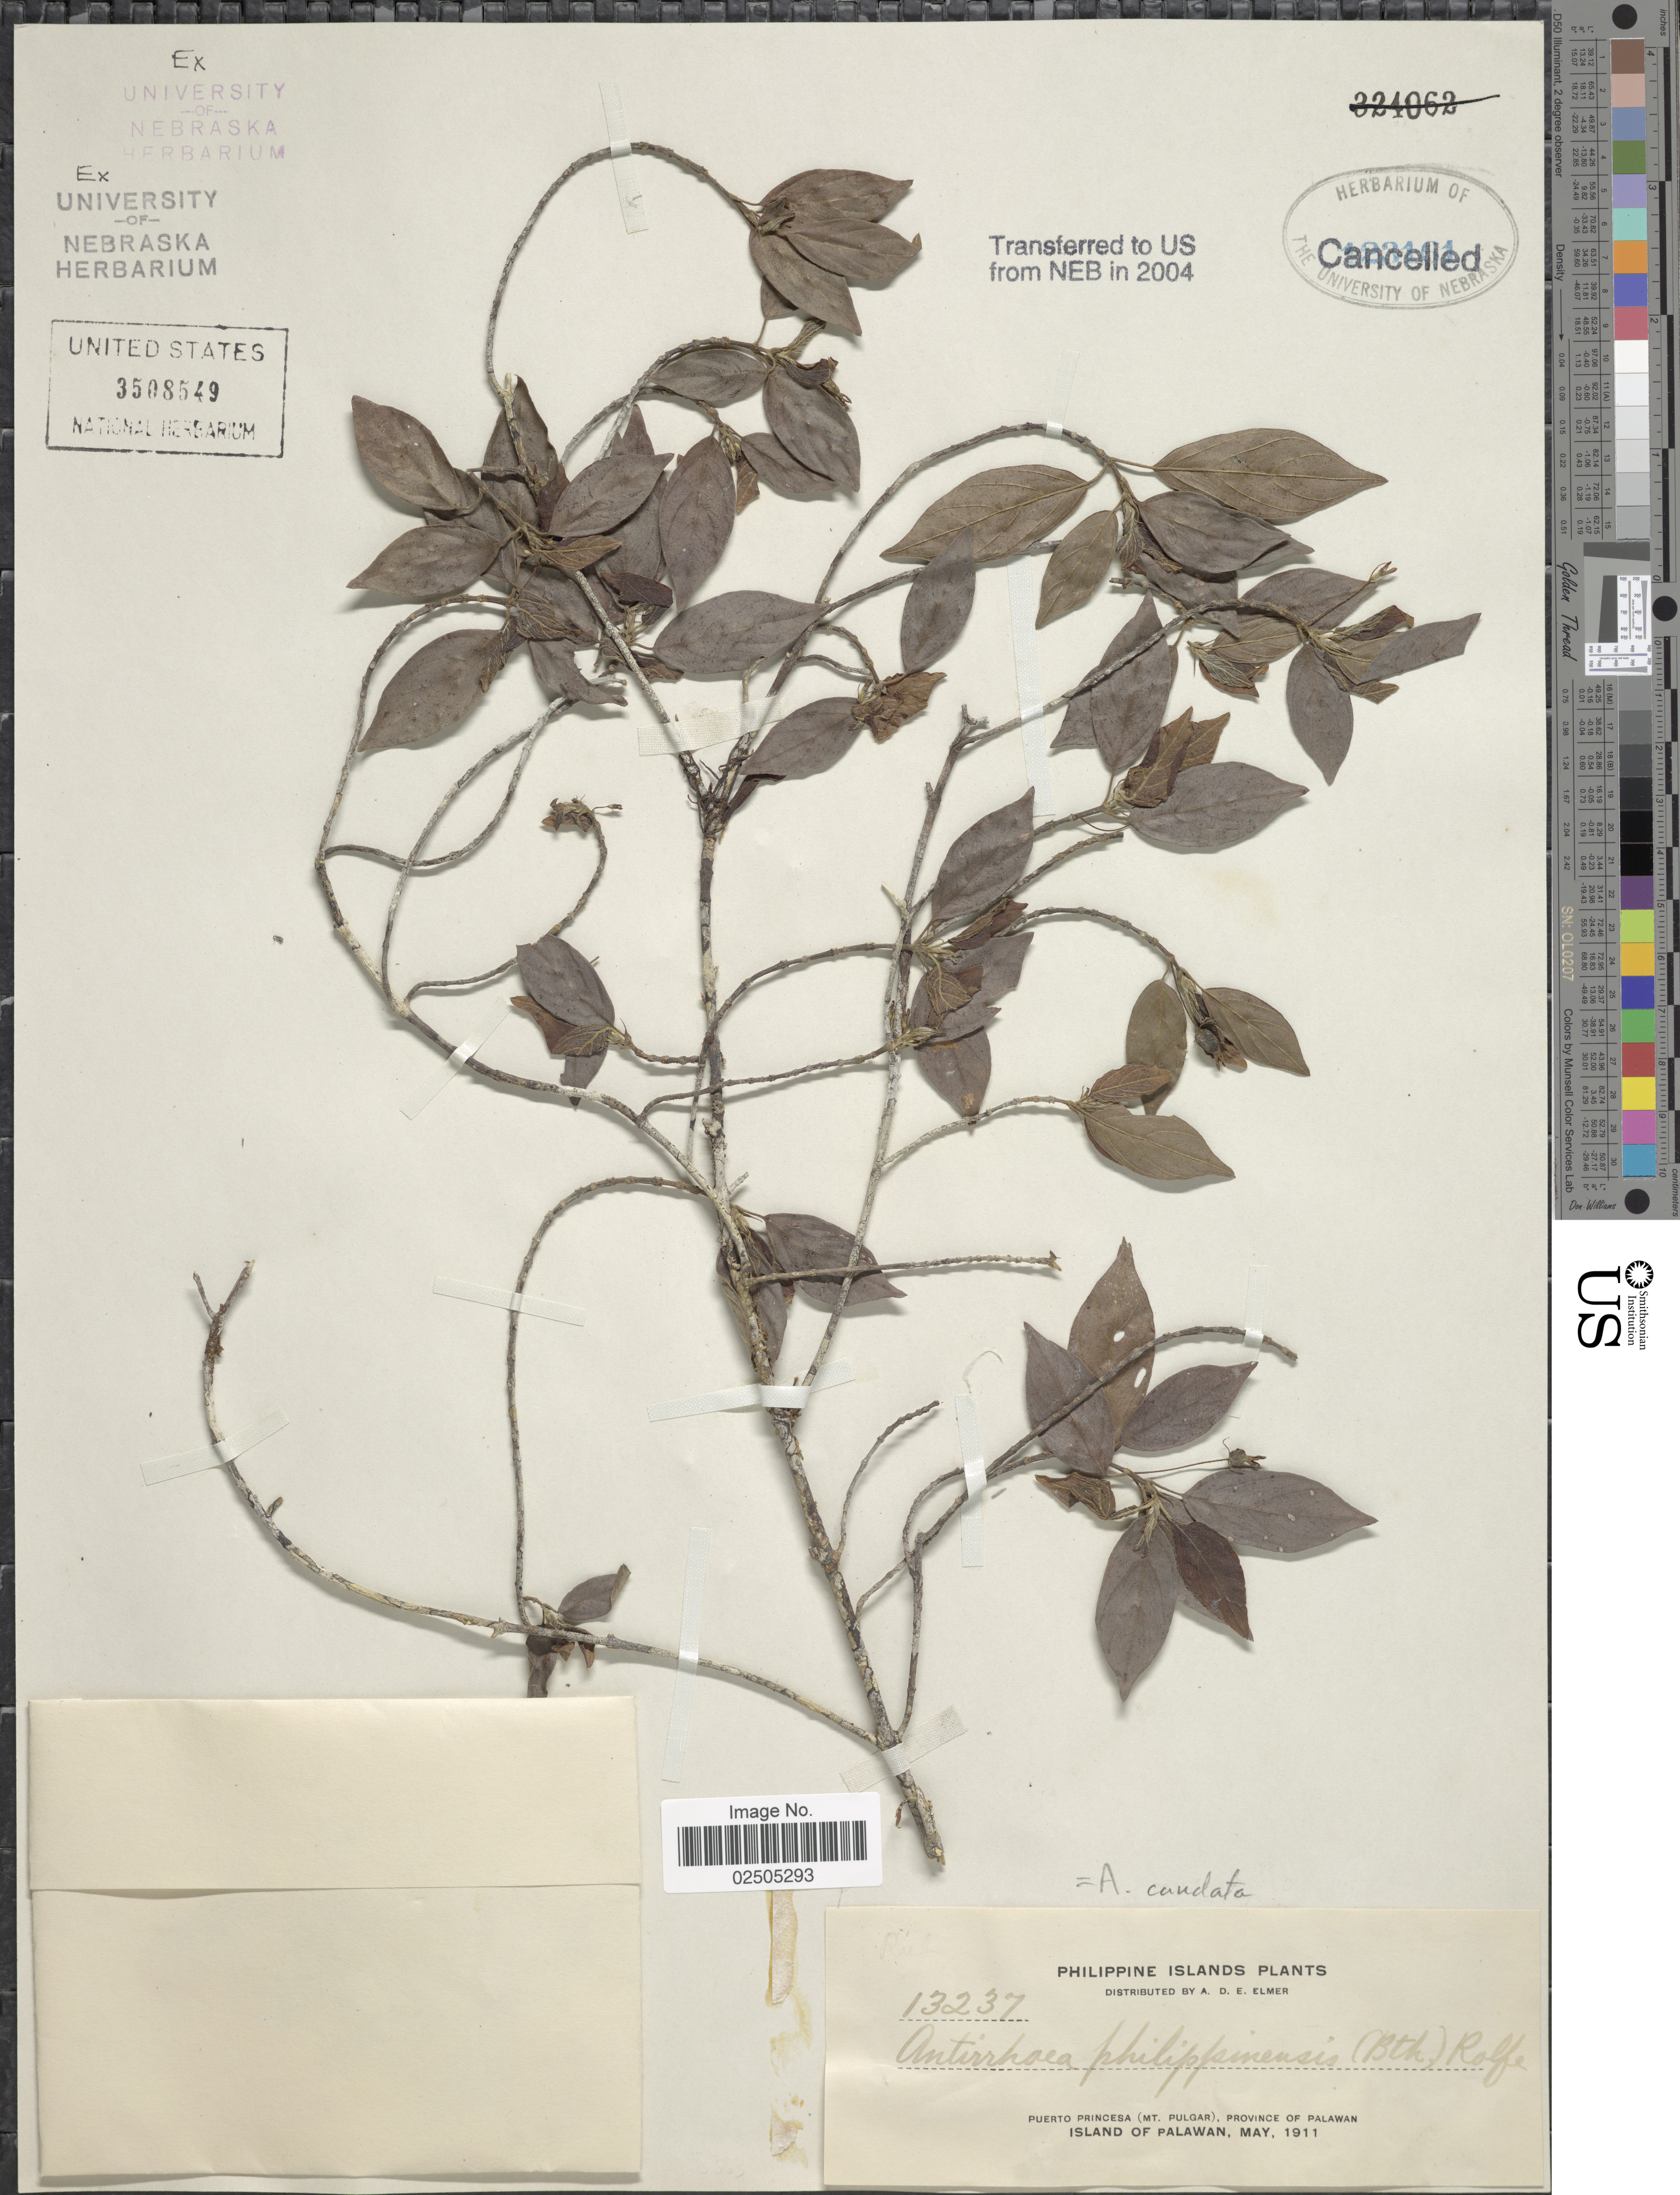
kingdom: Plantae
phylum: Tracheophyta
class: Magnoliopsida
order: Gentianales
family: Rubiaceae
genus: Antirhea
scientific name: Antirhea caudata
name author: (M. E. Jansen) Chaw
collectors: A. D. E. Elmer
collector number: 13237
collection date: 1911-05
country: Philippines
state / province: Mimaropa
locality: Puerto Princesa (Mt. Pulgar), Province of Palawan, Island of Palawan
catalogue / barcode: US 3508549